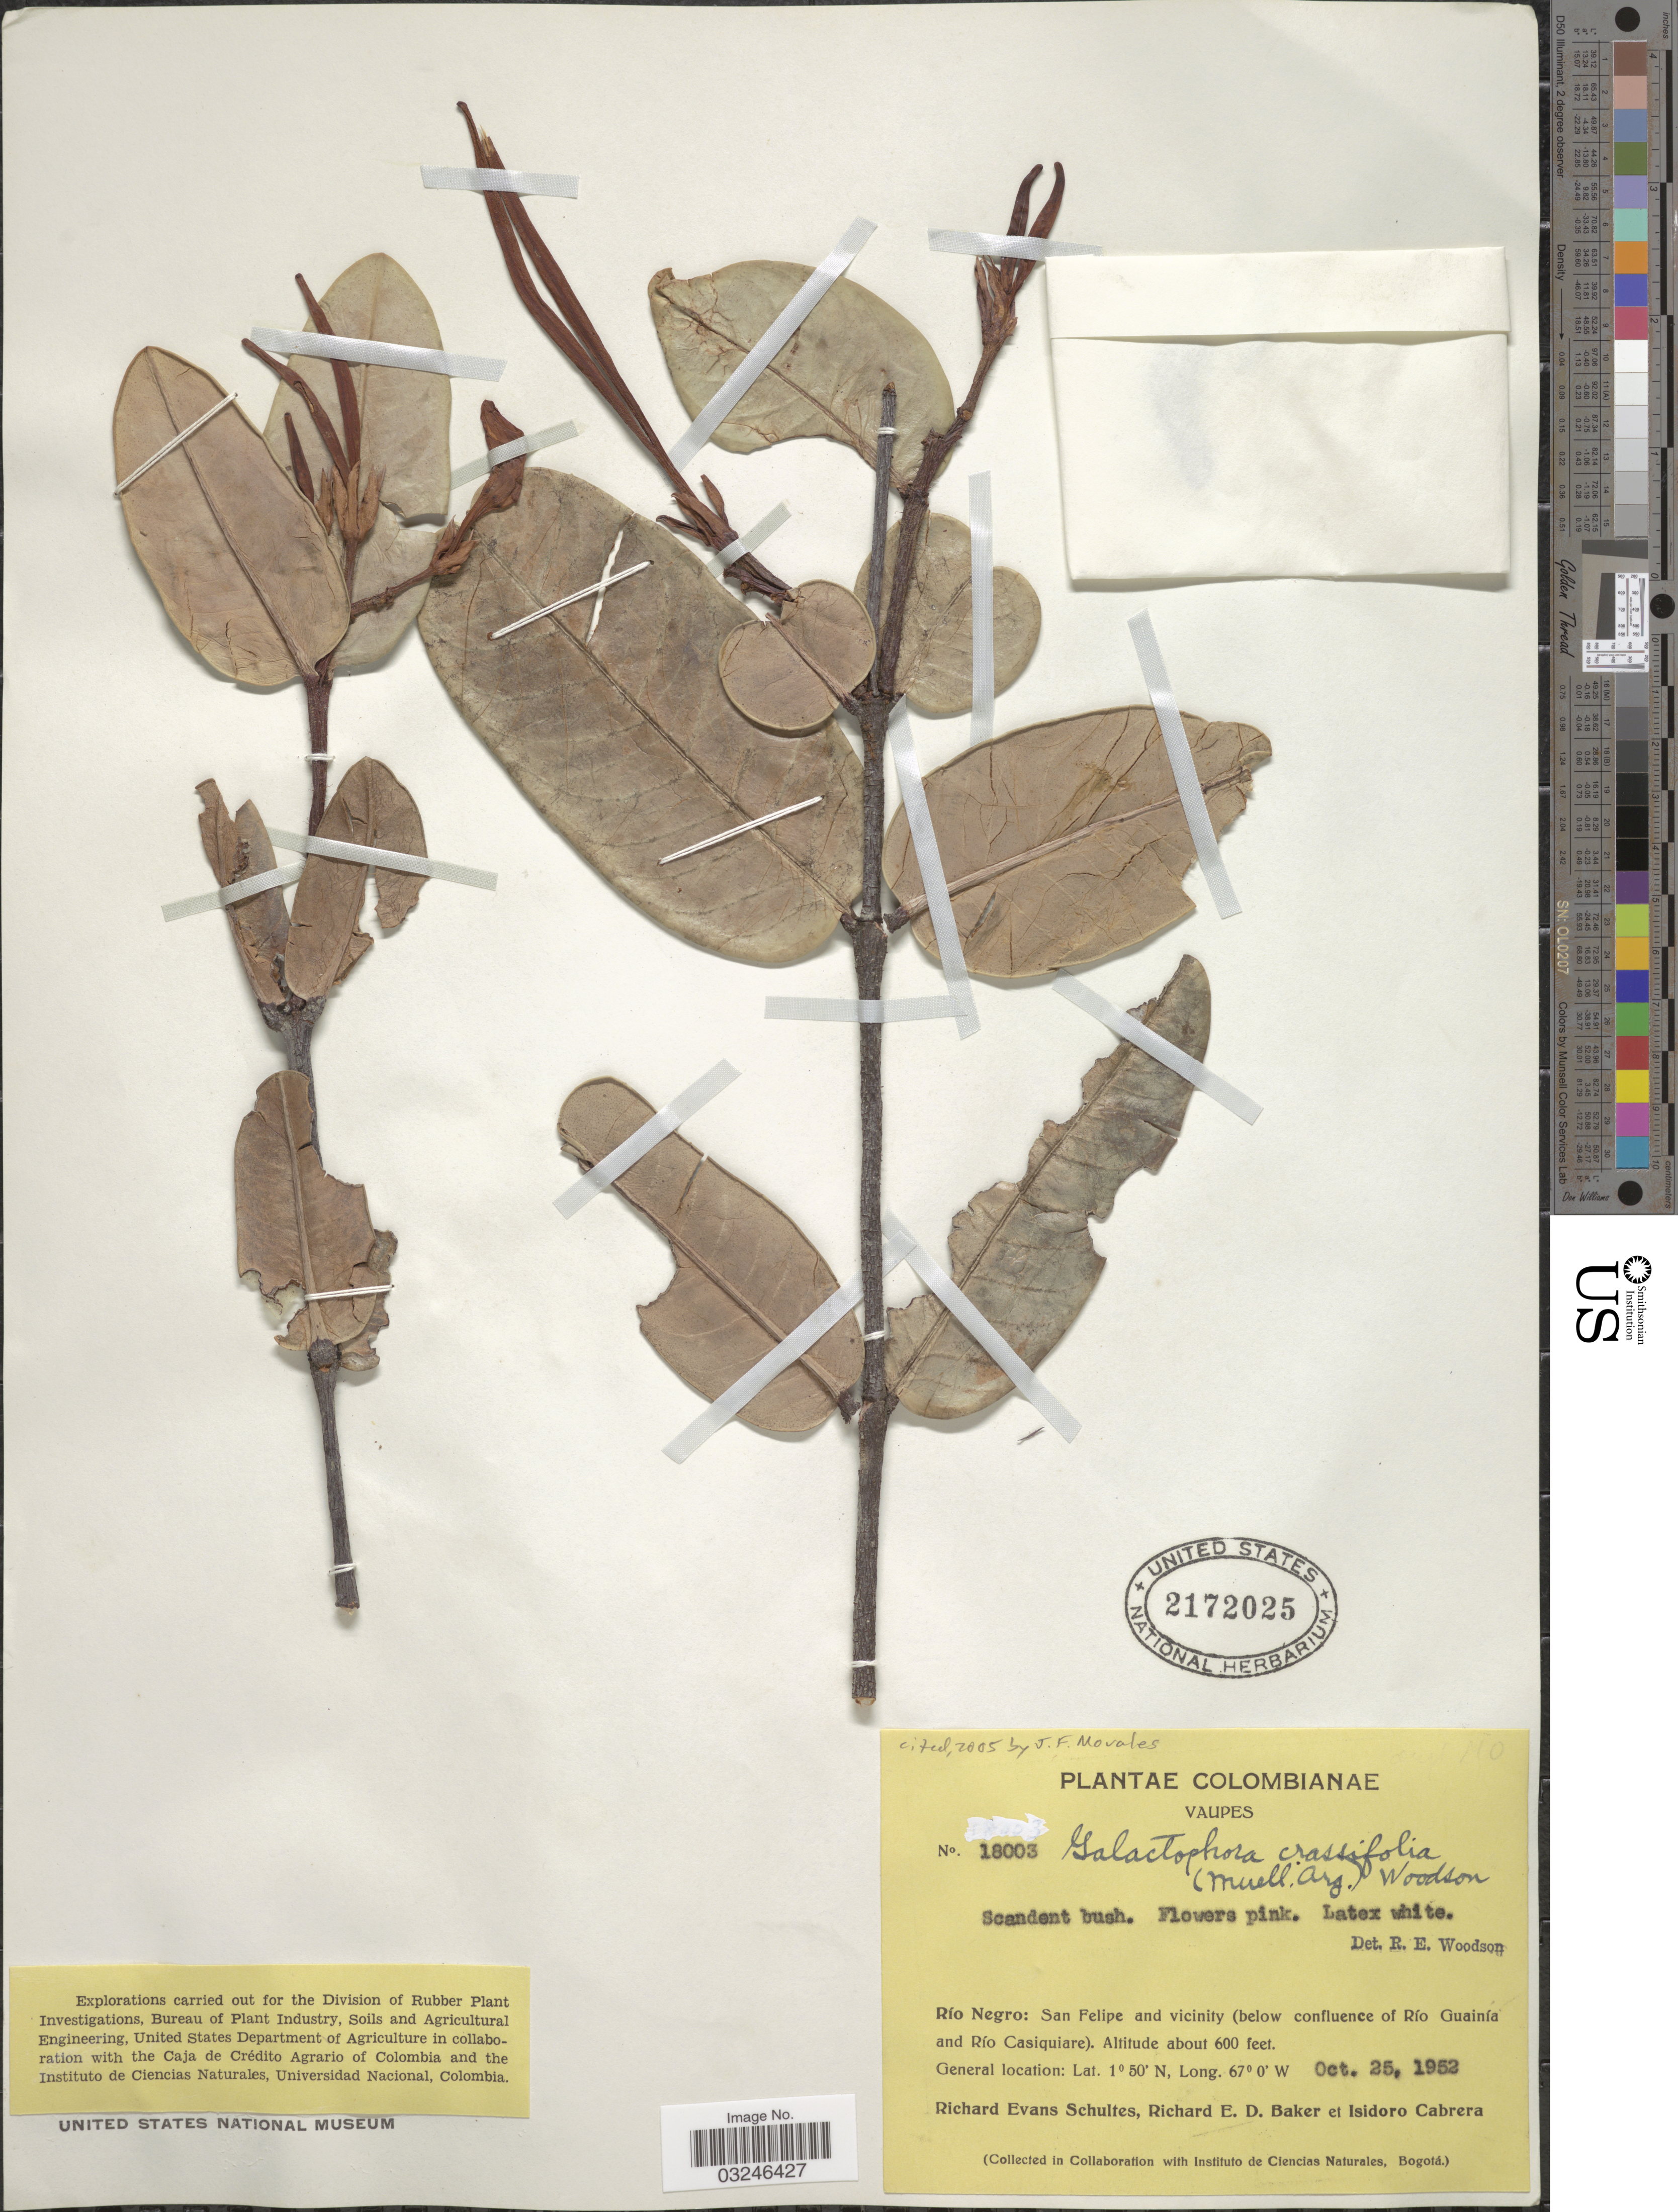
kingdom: Plantae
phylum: Tracheophyta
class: Magnoliopsida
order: Gentianales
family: Apocynaceae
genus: Galactophora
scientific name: Galactophora crassifolia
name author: (Müll. Arg.) Woodson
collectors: R. E. Schultes, R. E. D. Baker & I. Cabrera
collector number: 18003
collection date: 1952-10-25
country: Colombia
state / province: Vaupés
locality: Vaupes. Río Negro: San Felipe and vicinity (below confluence of Río Guainía and Río Casiquiare).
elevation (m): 183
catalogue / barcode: US 2172025